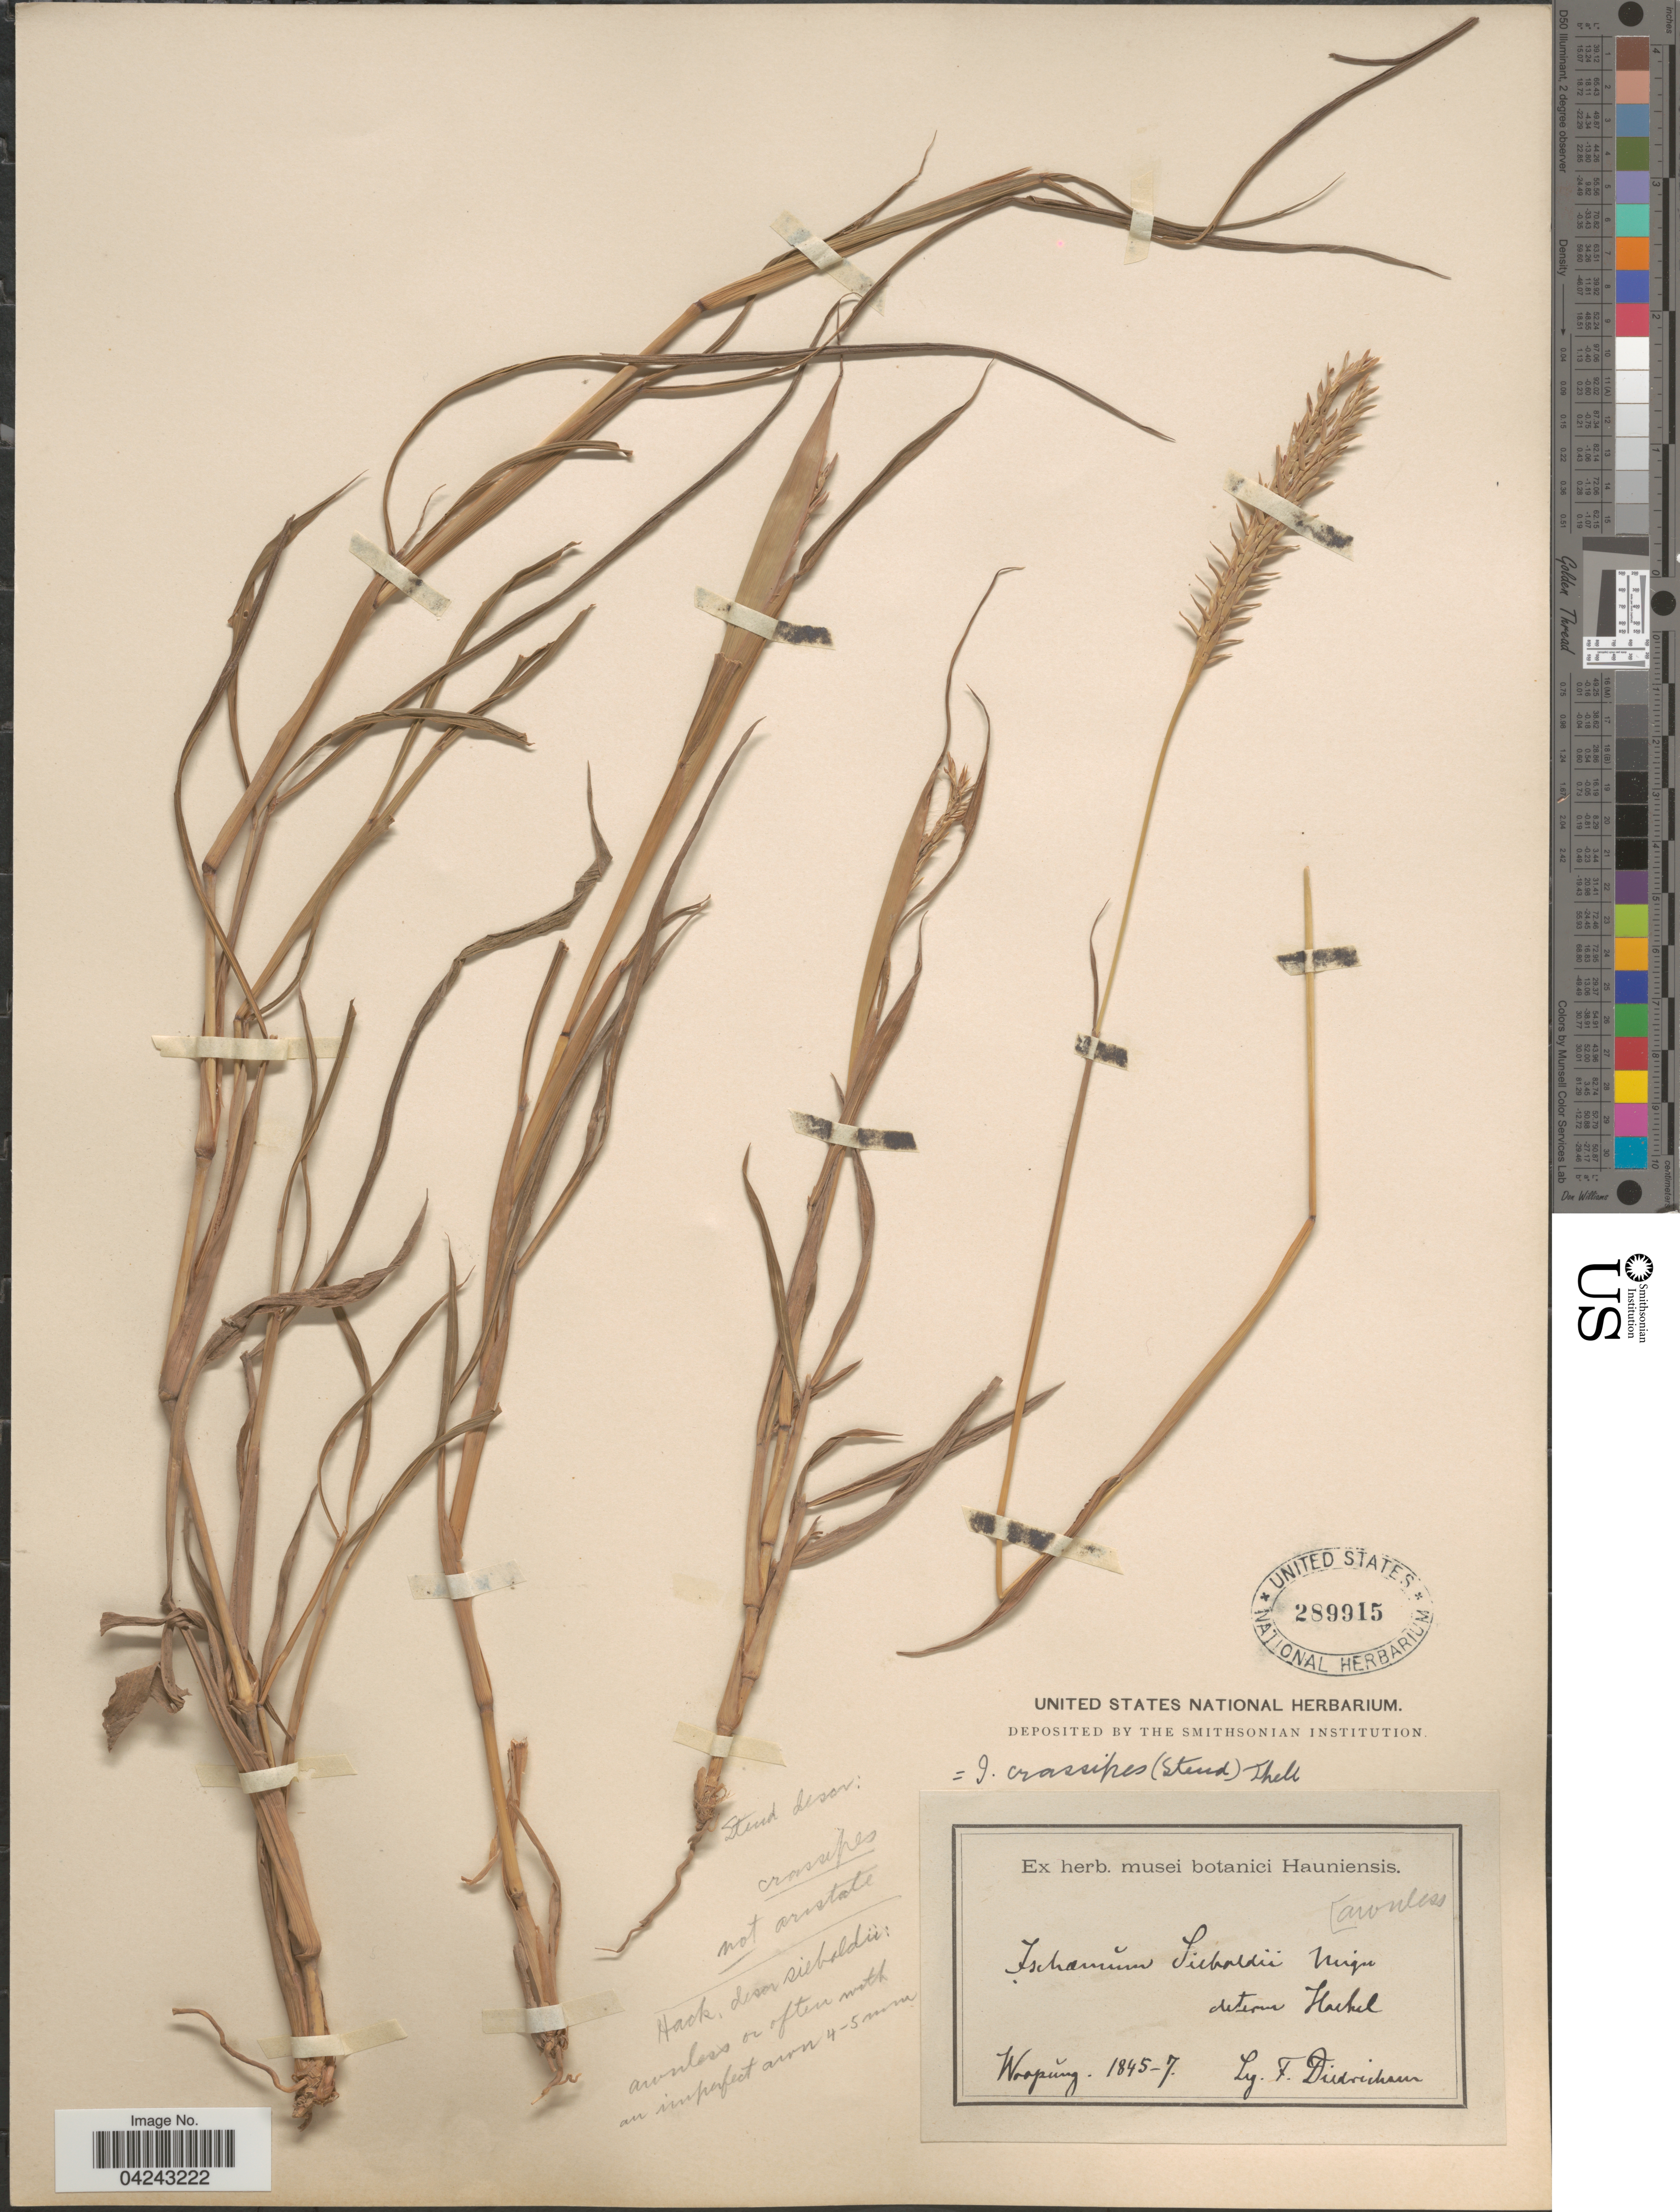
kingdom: Plantae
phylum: Tracheophyta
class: Liliopsida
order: Poales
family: Poaceae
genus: Ischaemum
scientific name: Ischaemum aristatum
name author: L.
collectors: F. Diedrichsen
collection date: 1845/1847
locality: Woopŭng [interpreted].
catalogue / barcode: US 289915